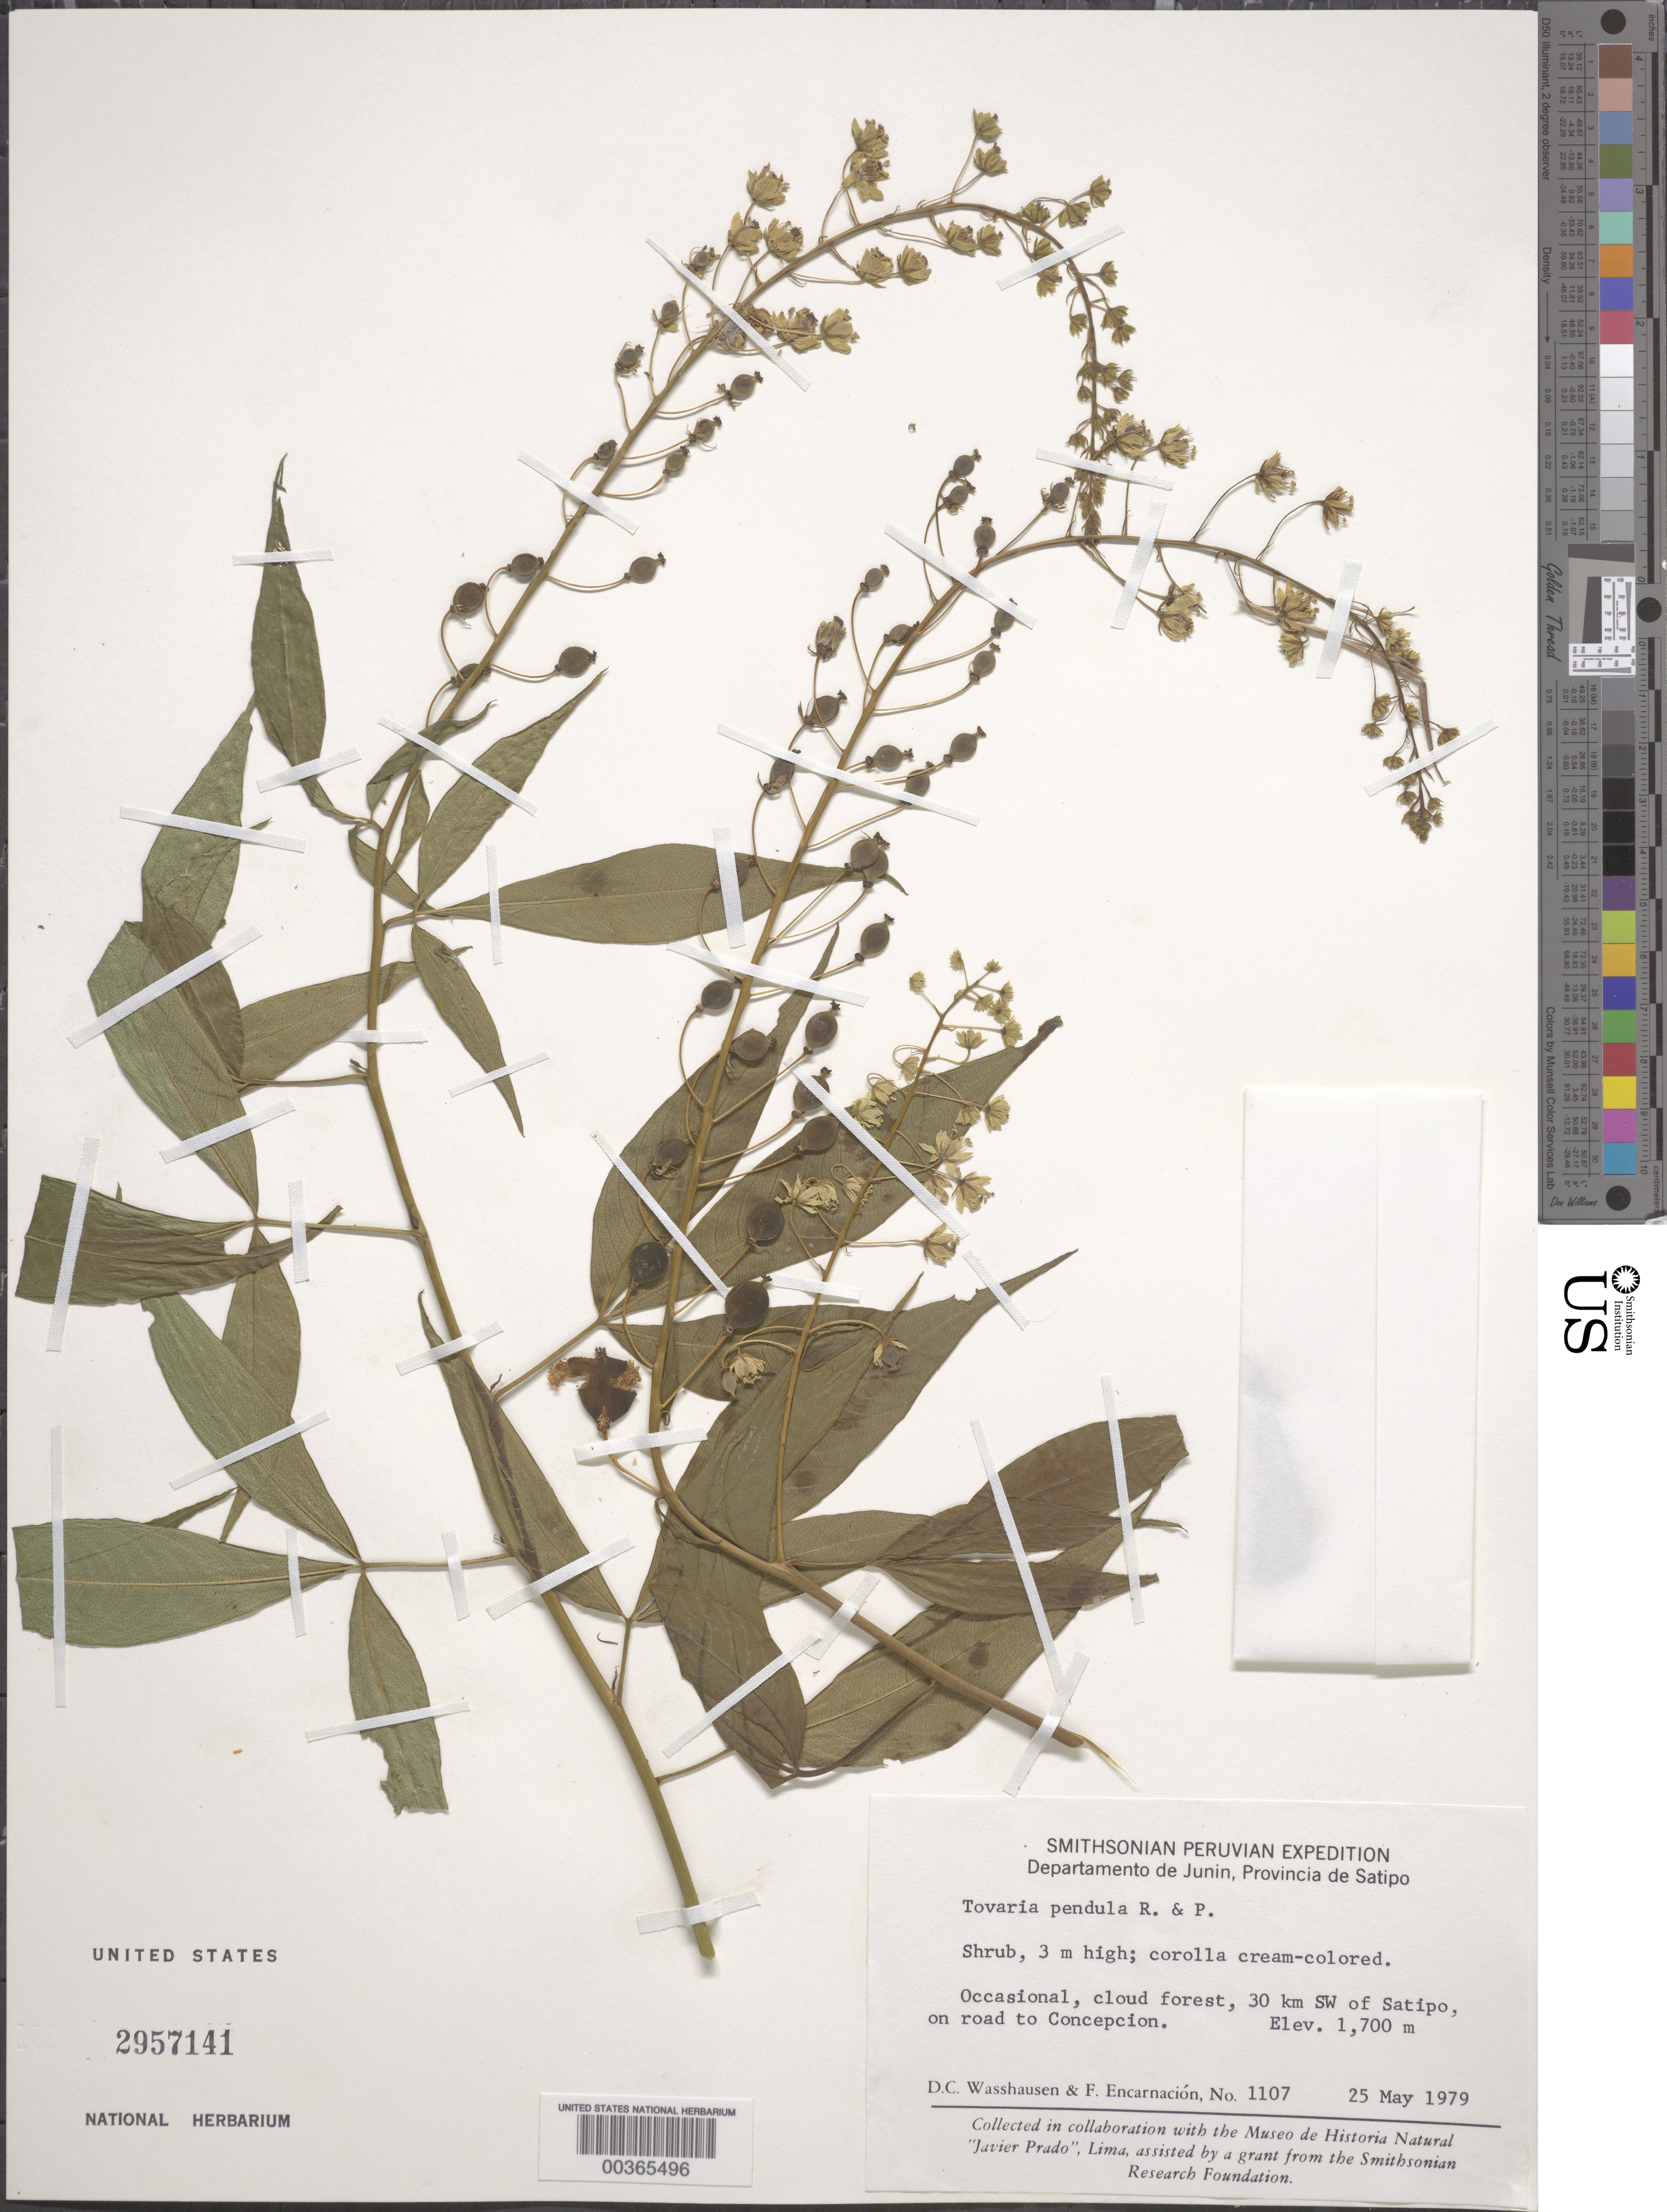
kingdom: Plantae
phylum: Tracheophyta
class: Magnoliopsida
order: Brassicales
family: Tovariaceae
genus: Tovaria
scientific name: Tovaria pendula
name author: Ruiz & Pav.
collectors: D. C. Wasshausen & F. Encarnación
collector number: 1107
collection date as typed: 25 May 1979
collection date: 1979-05-25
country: Peru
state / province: Junín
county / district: Satipo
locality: Sw of satipo on road to concepcion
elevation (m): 1700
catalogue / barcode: US 2957141